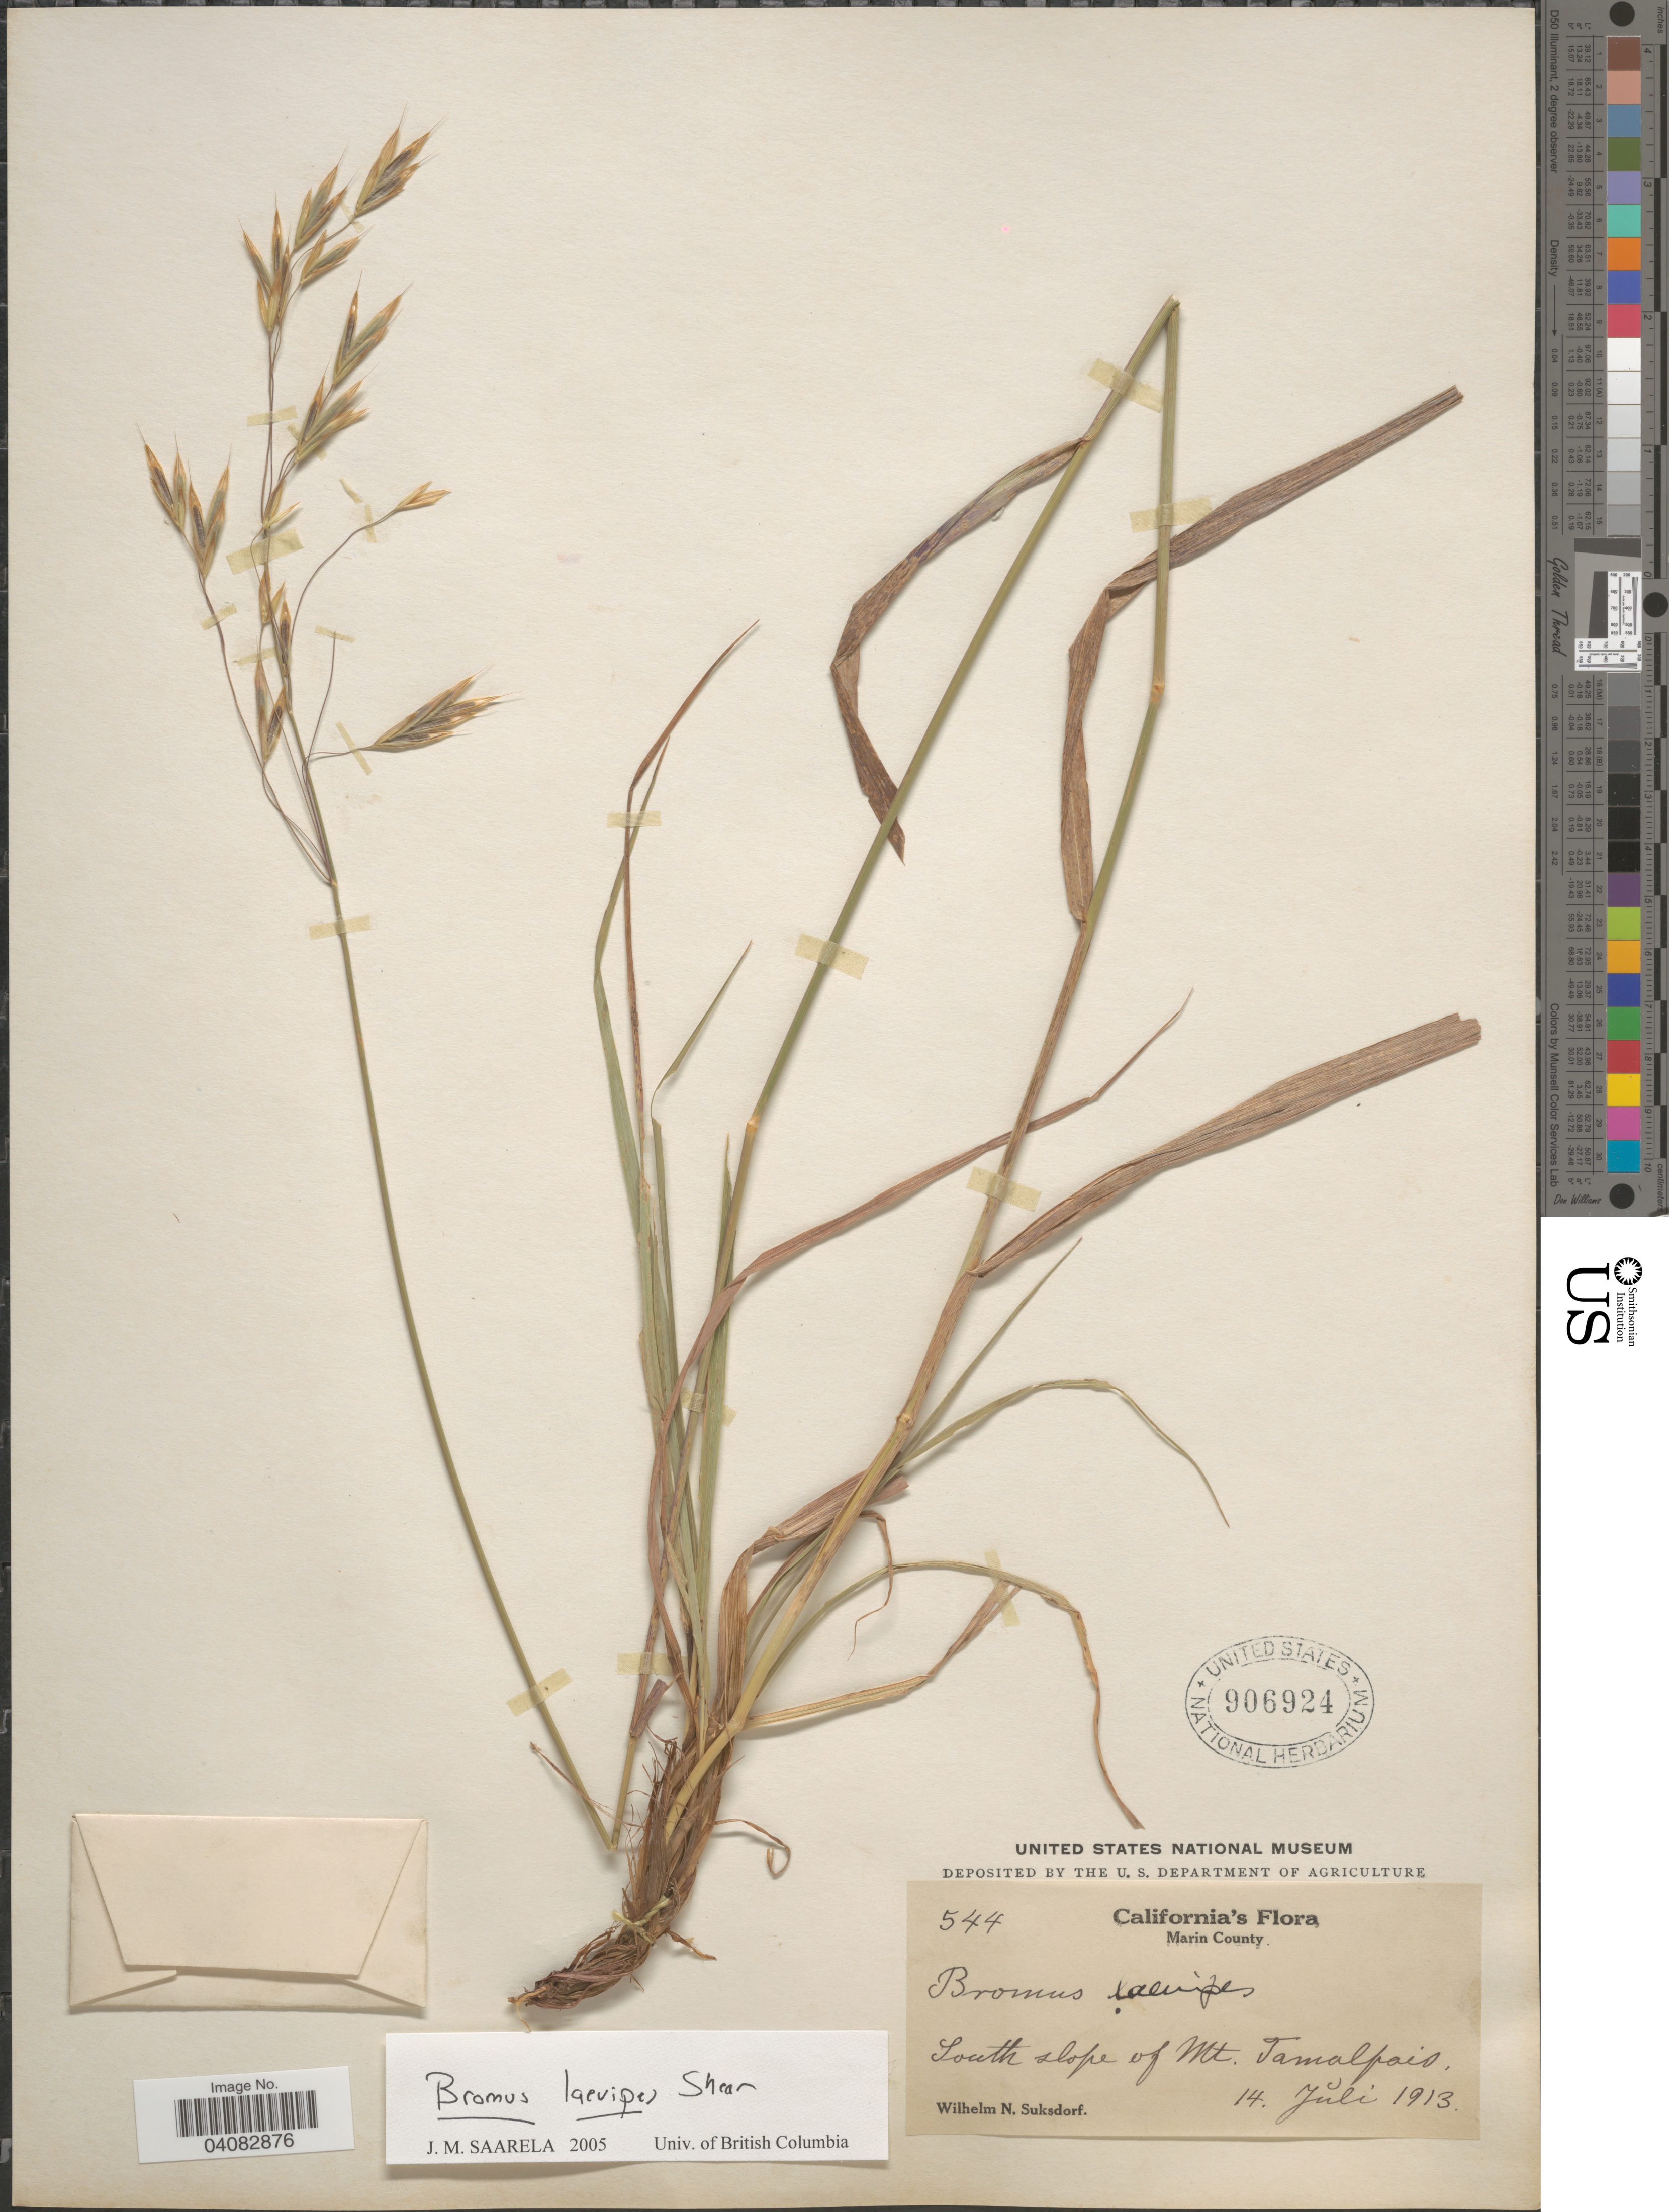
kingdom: Plantae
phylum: Tracheophyta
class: Liliopsida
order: Poales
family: Poaceae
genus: Bromus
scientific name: Bromus lanatipes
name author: (Shear) Rydb.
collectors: W. N. Suksdorf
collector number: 544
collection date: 1913-07-14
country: United States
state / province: California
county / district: Marin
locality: Marin County. South slope of Mt. Tamalpais.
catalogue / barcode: US 906924